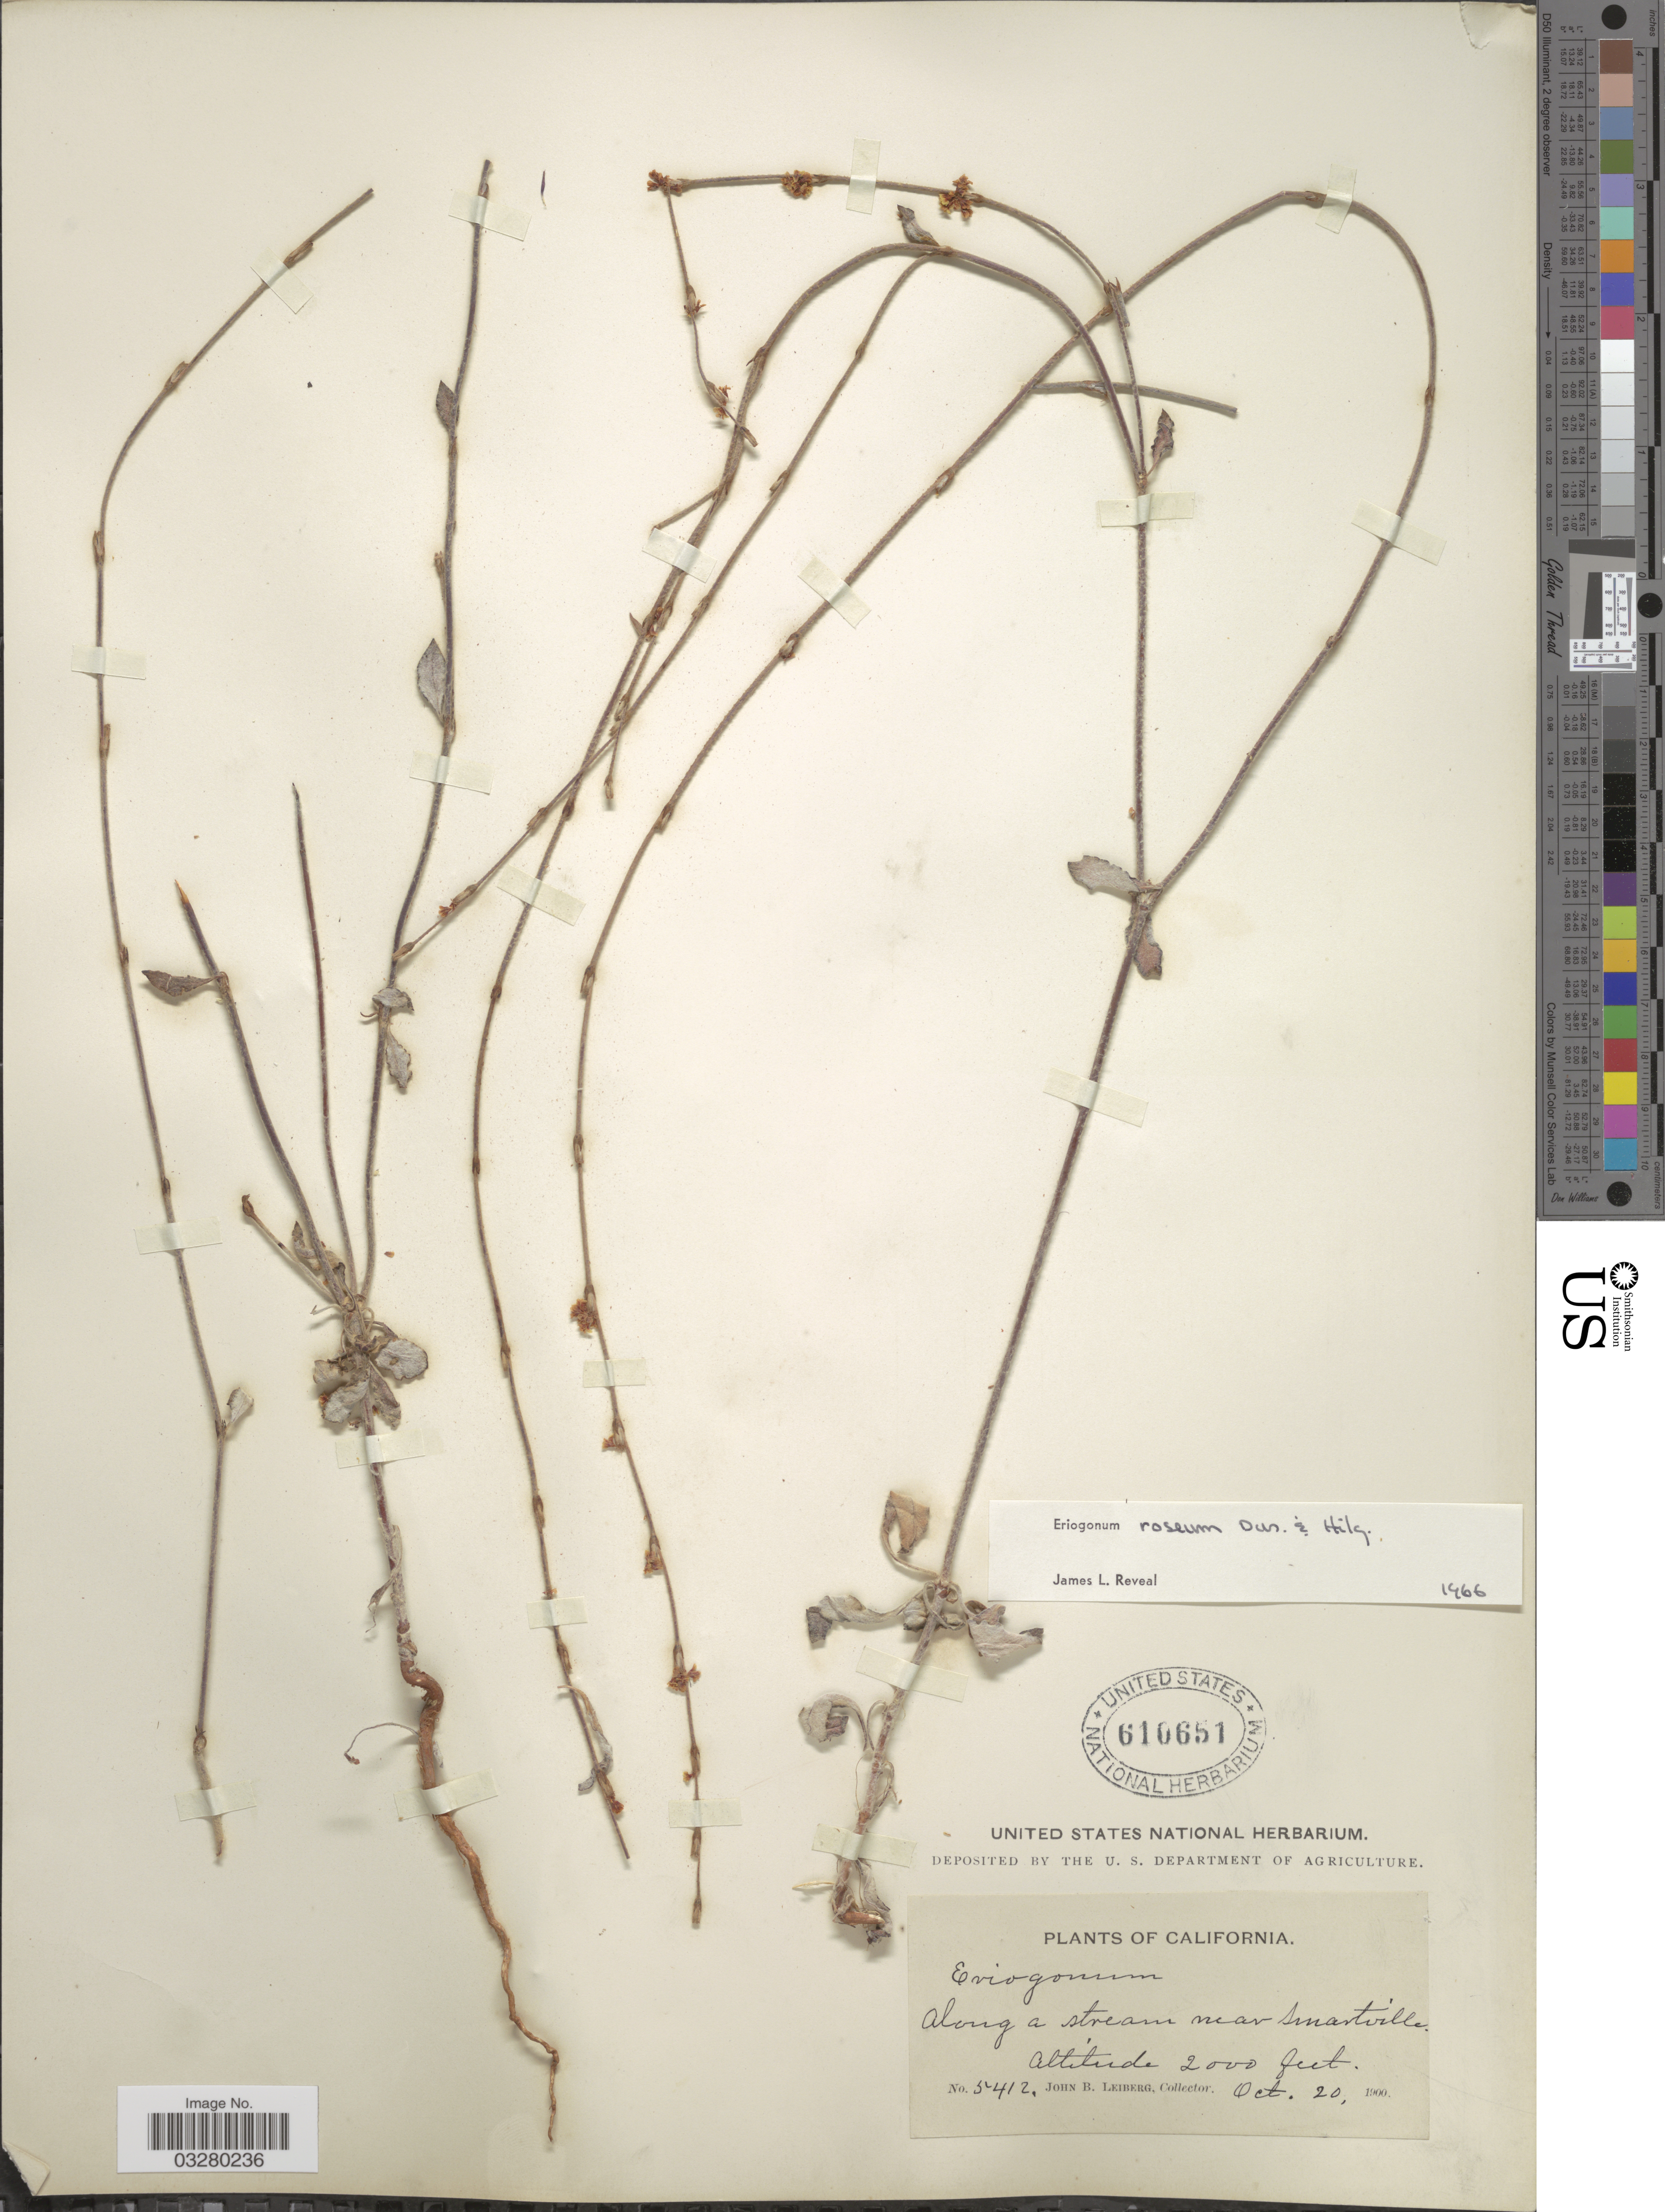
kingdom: Plantae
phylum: Tracheophyta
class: Magnoliopsida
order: Caryophyllales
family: Polygonaceae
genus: Eriogonum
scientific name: Eriogonum roseum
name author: Durand & Hilg.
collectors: J. Leiberg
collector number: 5412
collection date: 1900-10-20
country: United States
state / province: California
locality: Along a stream near Smartville.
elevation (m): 610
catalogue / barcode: US 610651